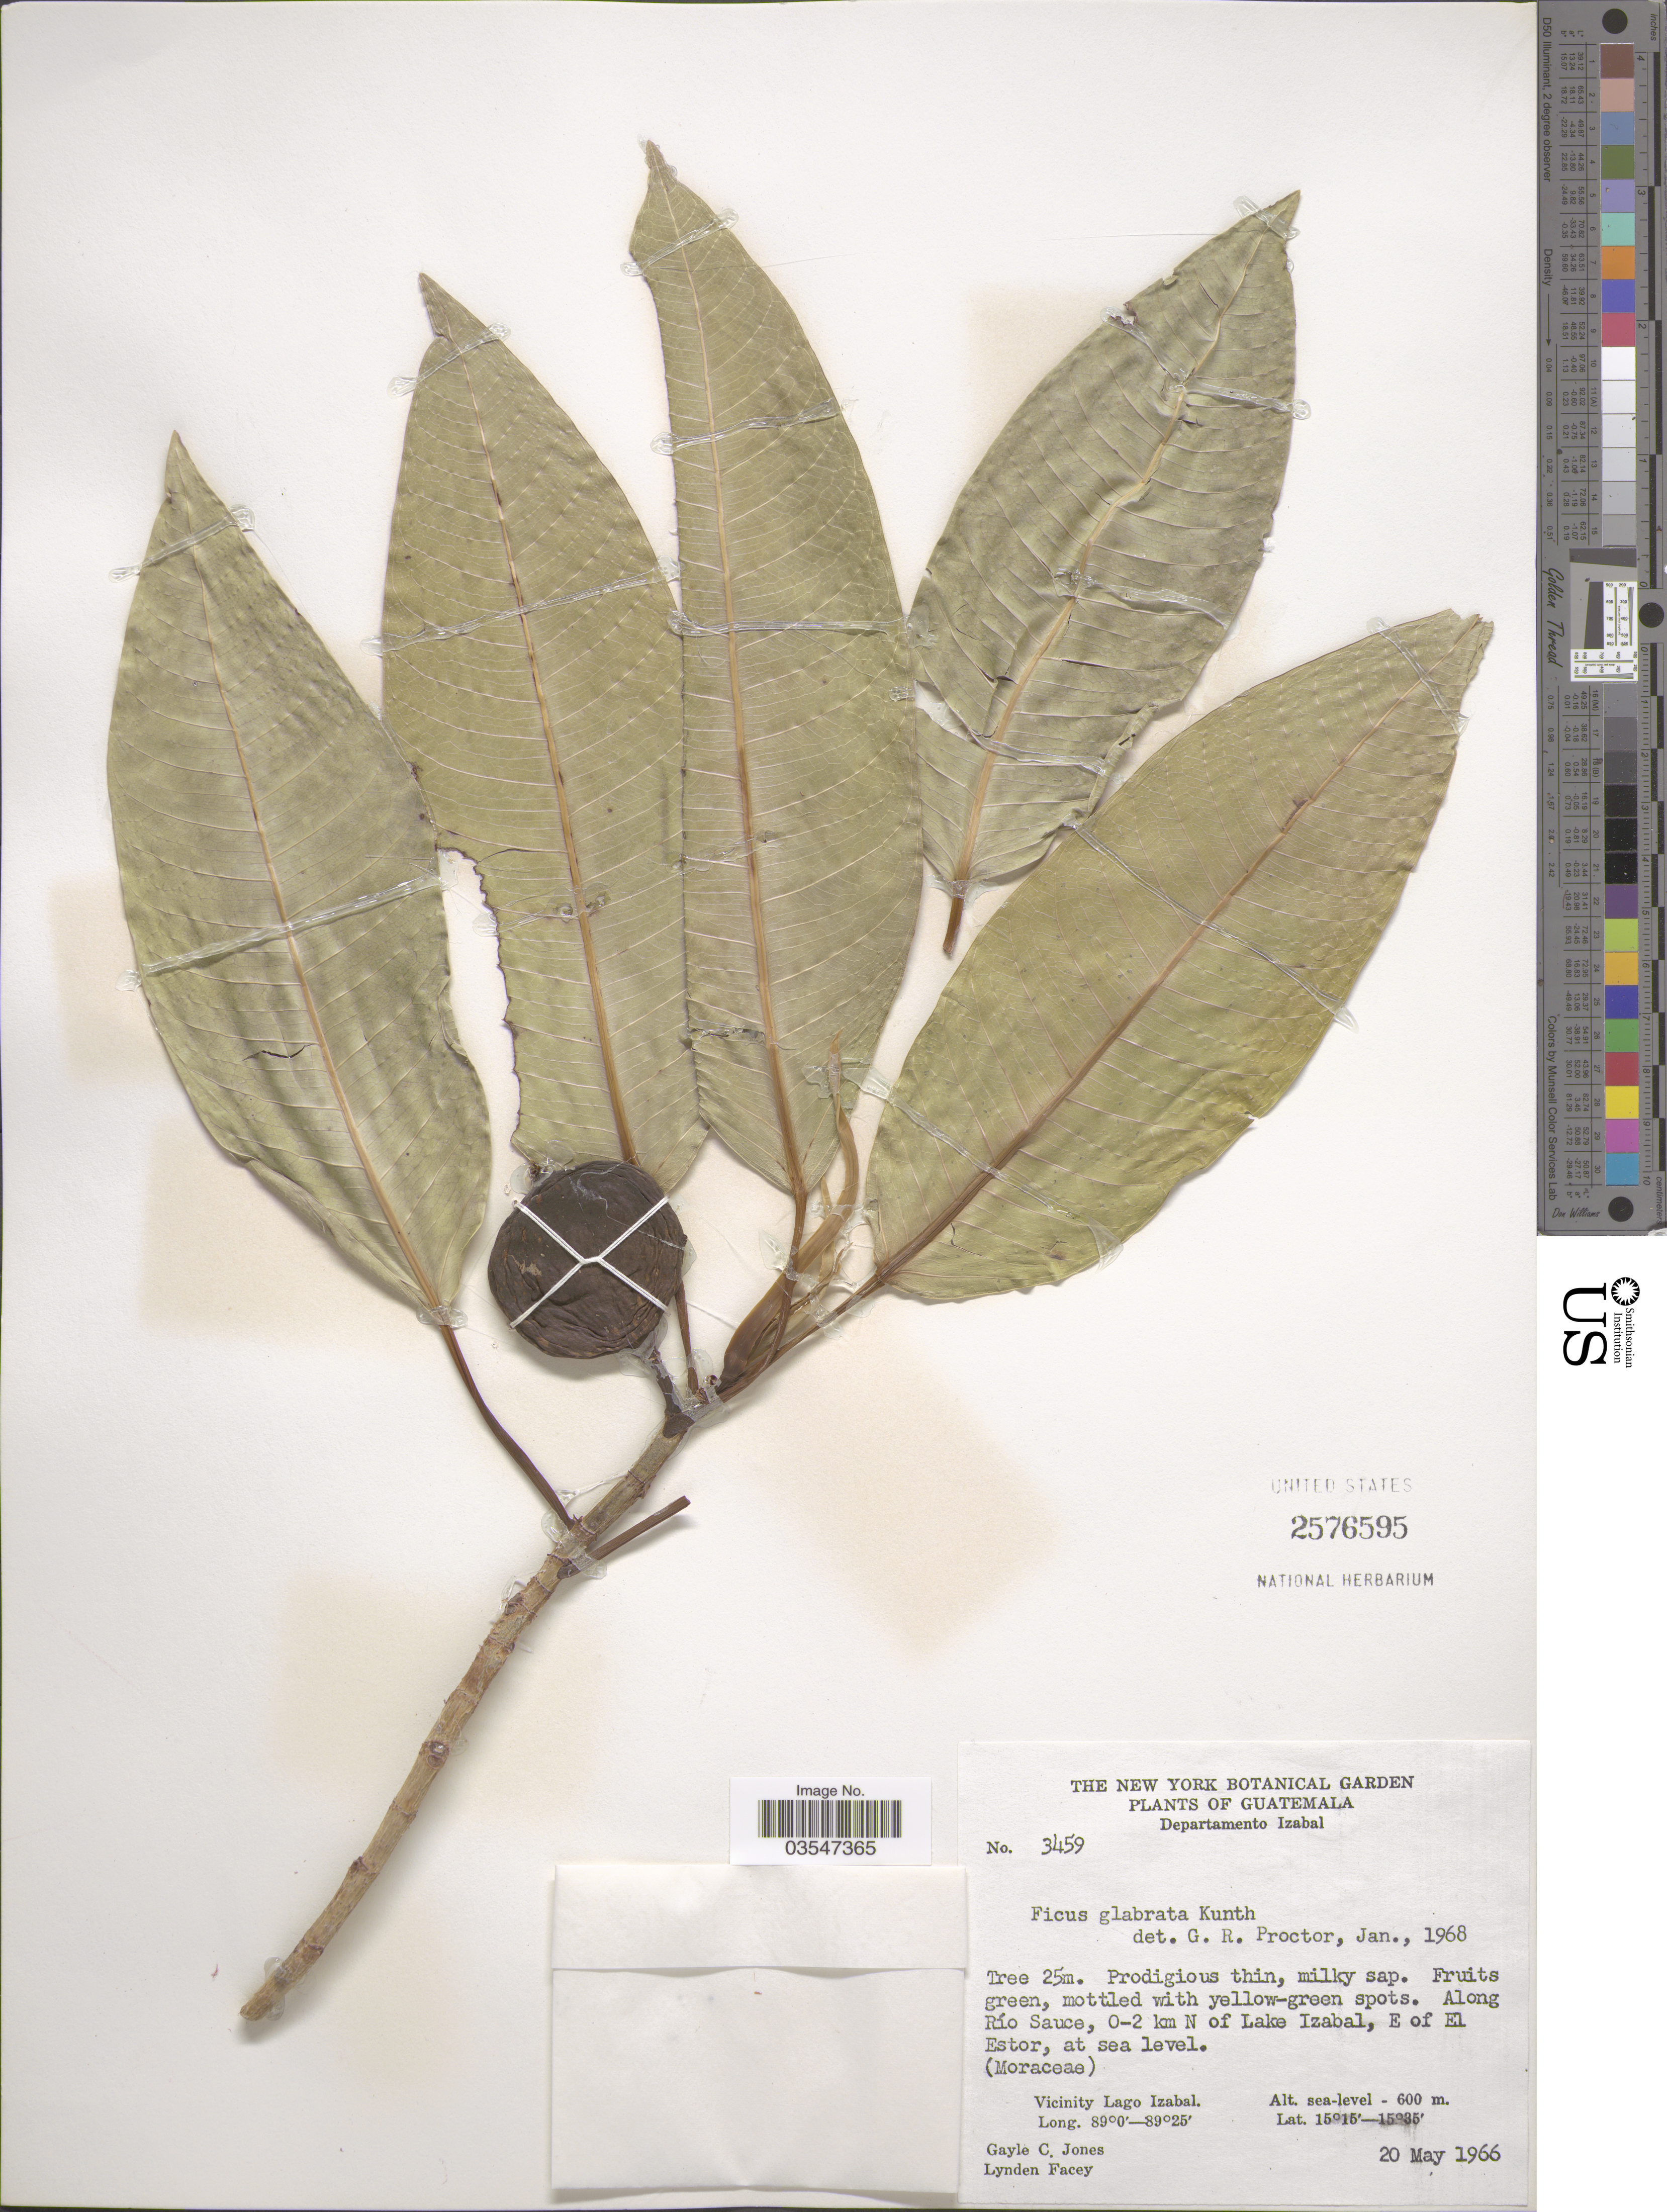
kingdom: Plantae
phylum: Tracheophyta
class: Magnoliopsida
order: Rosales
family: Moraceae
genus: Ficus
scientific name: Ficus insipida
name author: Willd.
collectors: G. C. Jones & L. Facey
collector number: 3459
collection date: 1966-08-20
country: Guatemala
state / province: Izabal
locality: Departamento Izabal. Along Río Sauce, 0-2 km N of Lake Izabal, E of El Estor. Vicinity Lago Izabal.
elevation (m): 0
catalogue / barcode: US 2576595